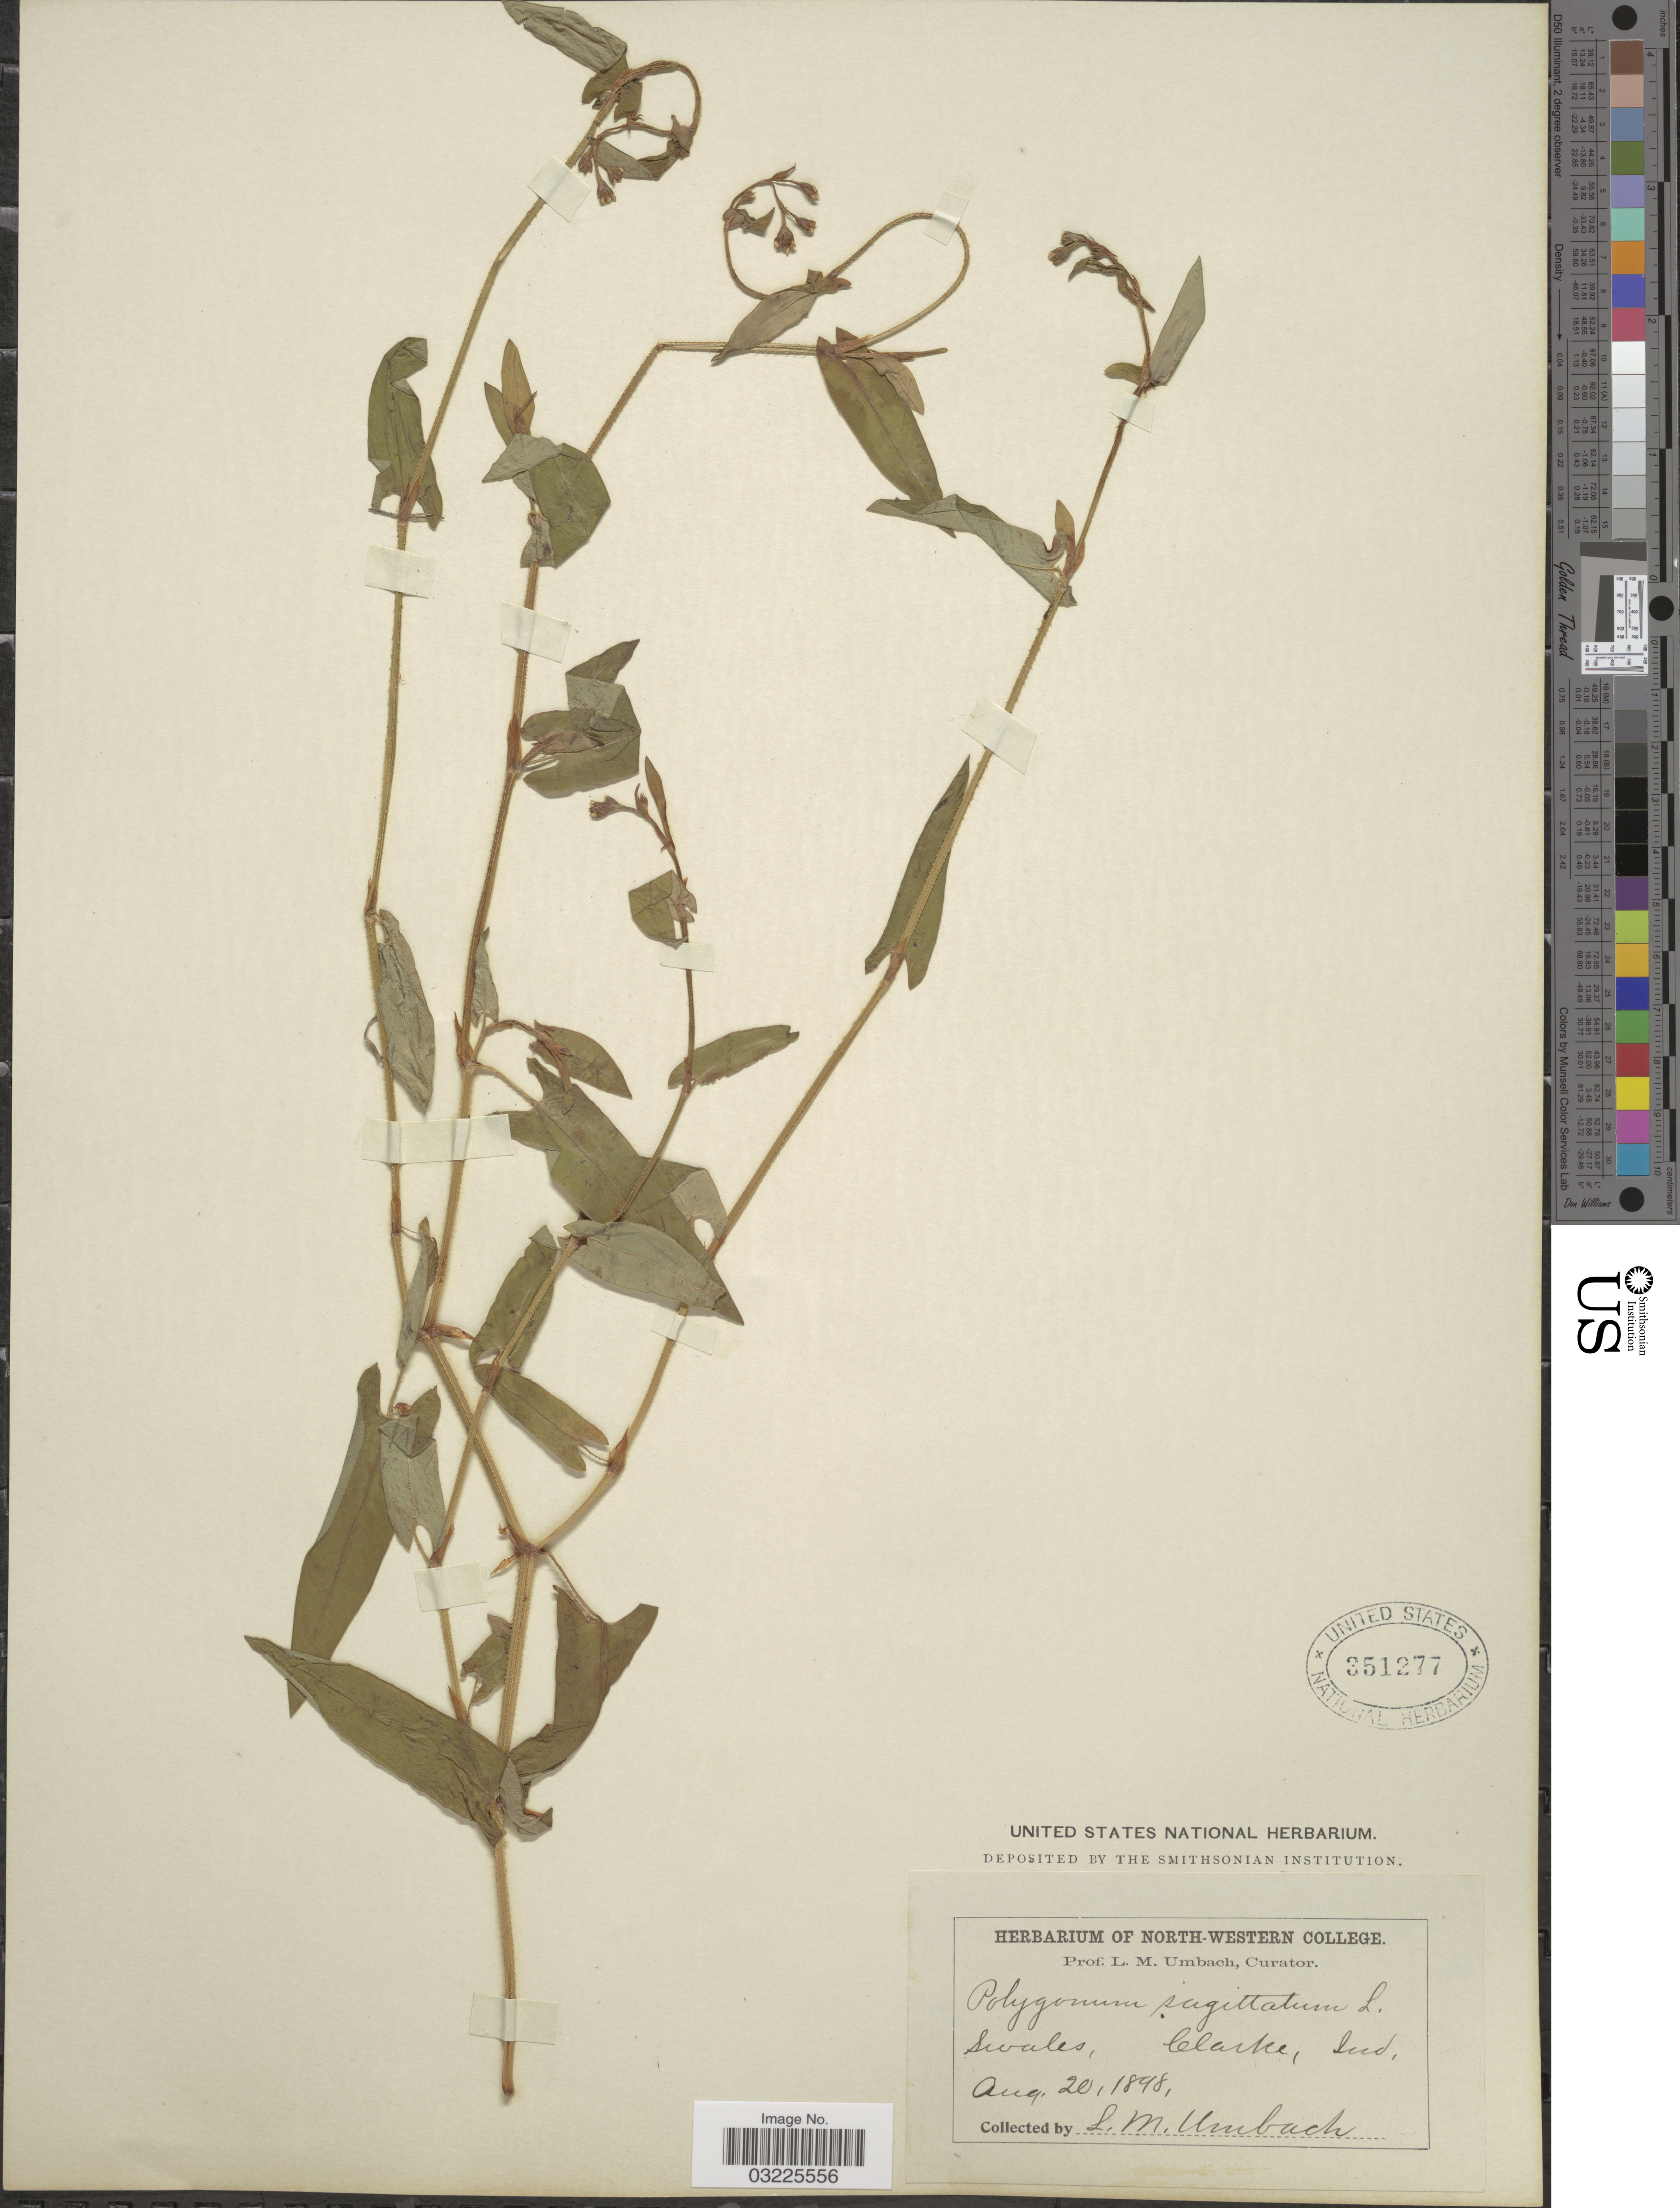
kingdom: Plantae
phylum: Tracheophyta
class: Magnoliopsida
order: Caryophyllales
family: Polygonaceae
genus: Persicaria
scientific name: Persicaria sagittata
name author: (L.) H. Gross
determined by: Atha, D. E.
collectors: L. M. Umbach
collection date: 1898-08-20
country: United States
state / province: Indiana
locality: Swales, Clarke.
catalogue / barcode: US 351277